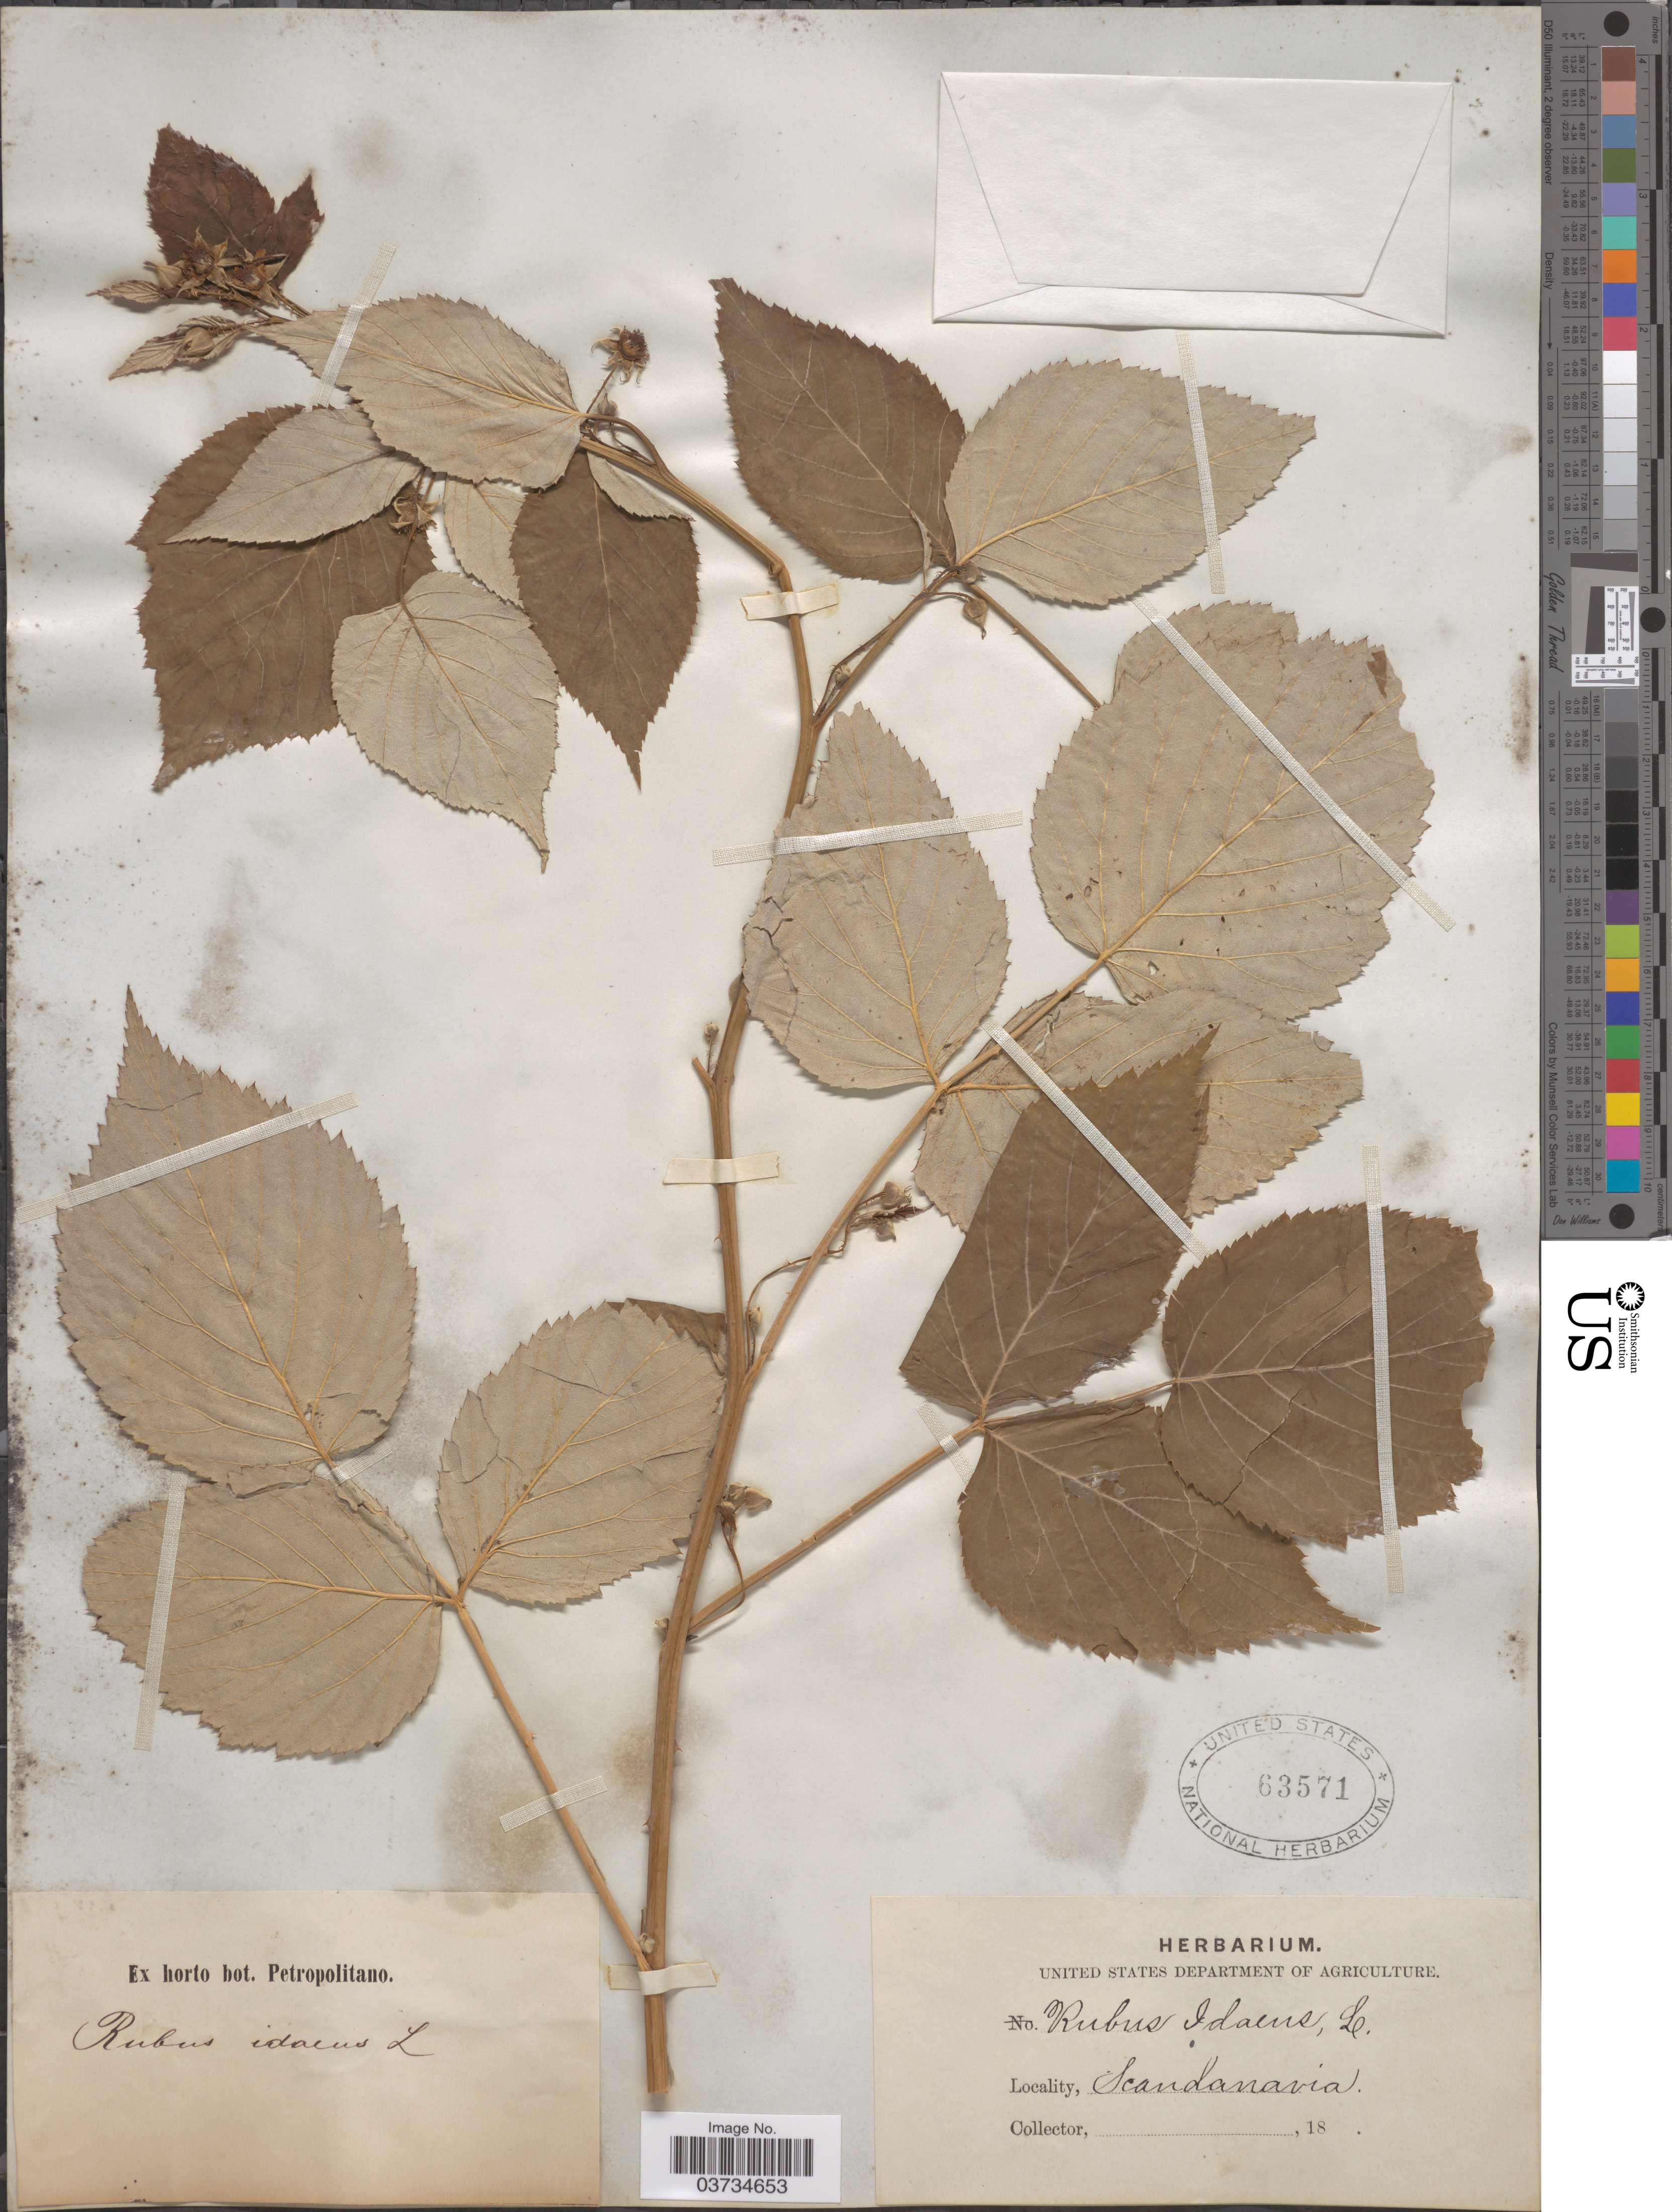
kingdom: Plantae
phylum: Tracheophyta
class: Magnoliopsida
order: Rosales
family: Rosaceae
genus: Rubus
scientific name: Rubus idaeus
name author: L.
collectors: ex Horto Bot. Petropolitano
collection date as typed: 18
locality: Scandanavia.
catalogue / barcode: US 63571